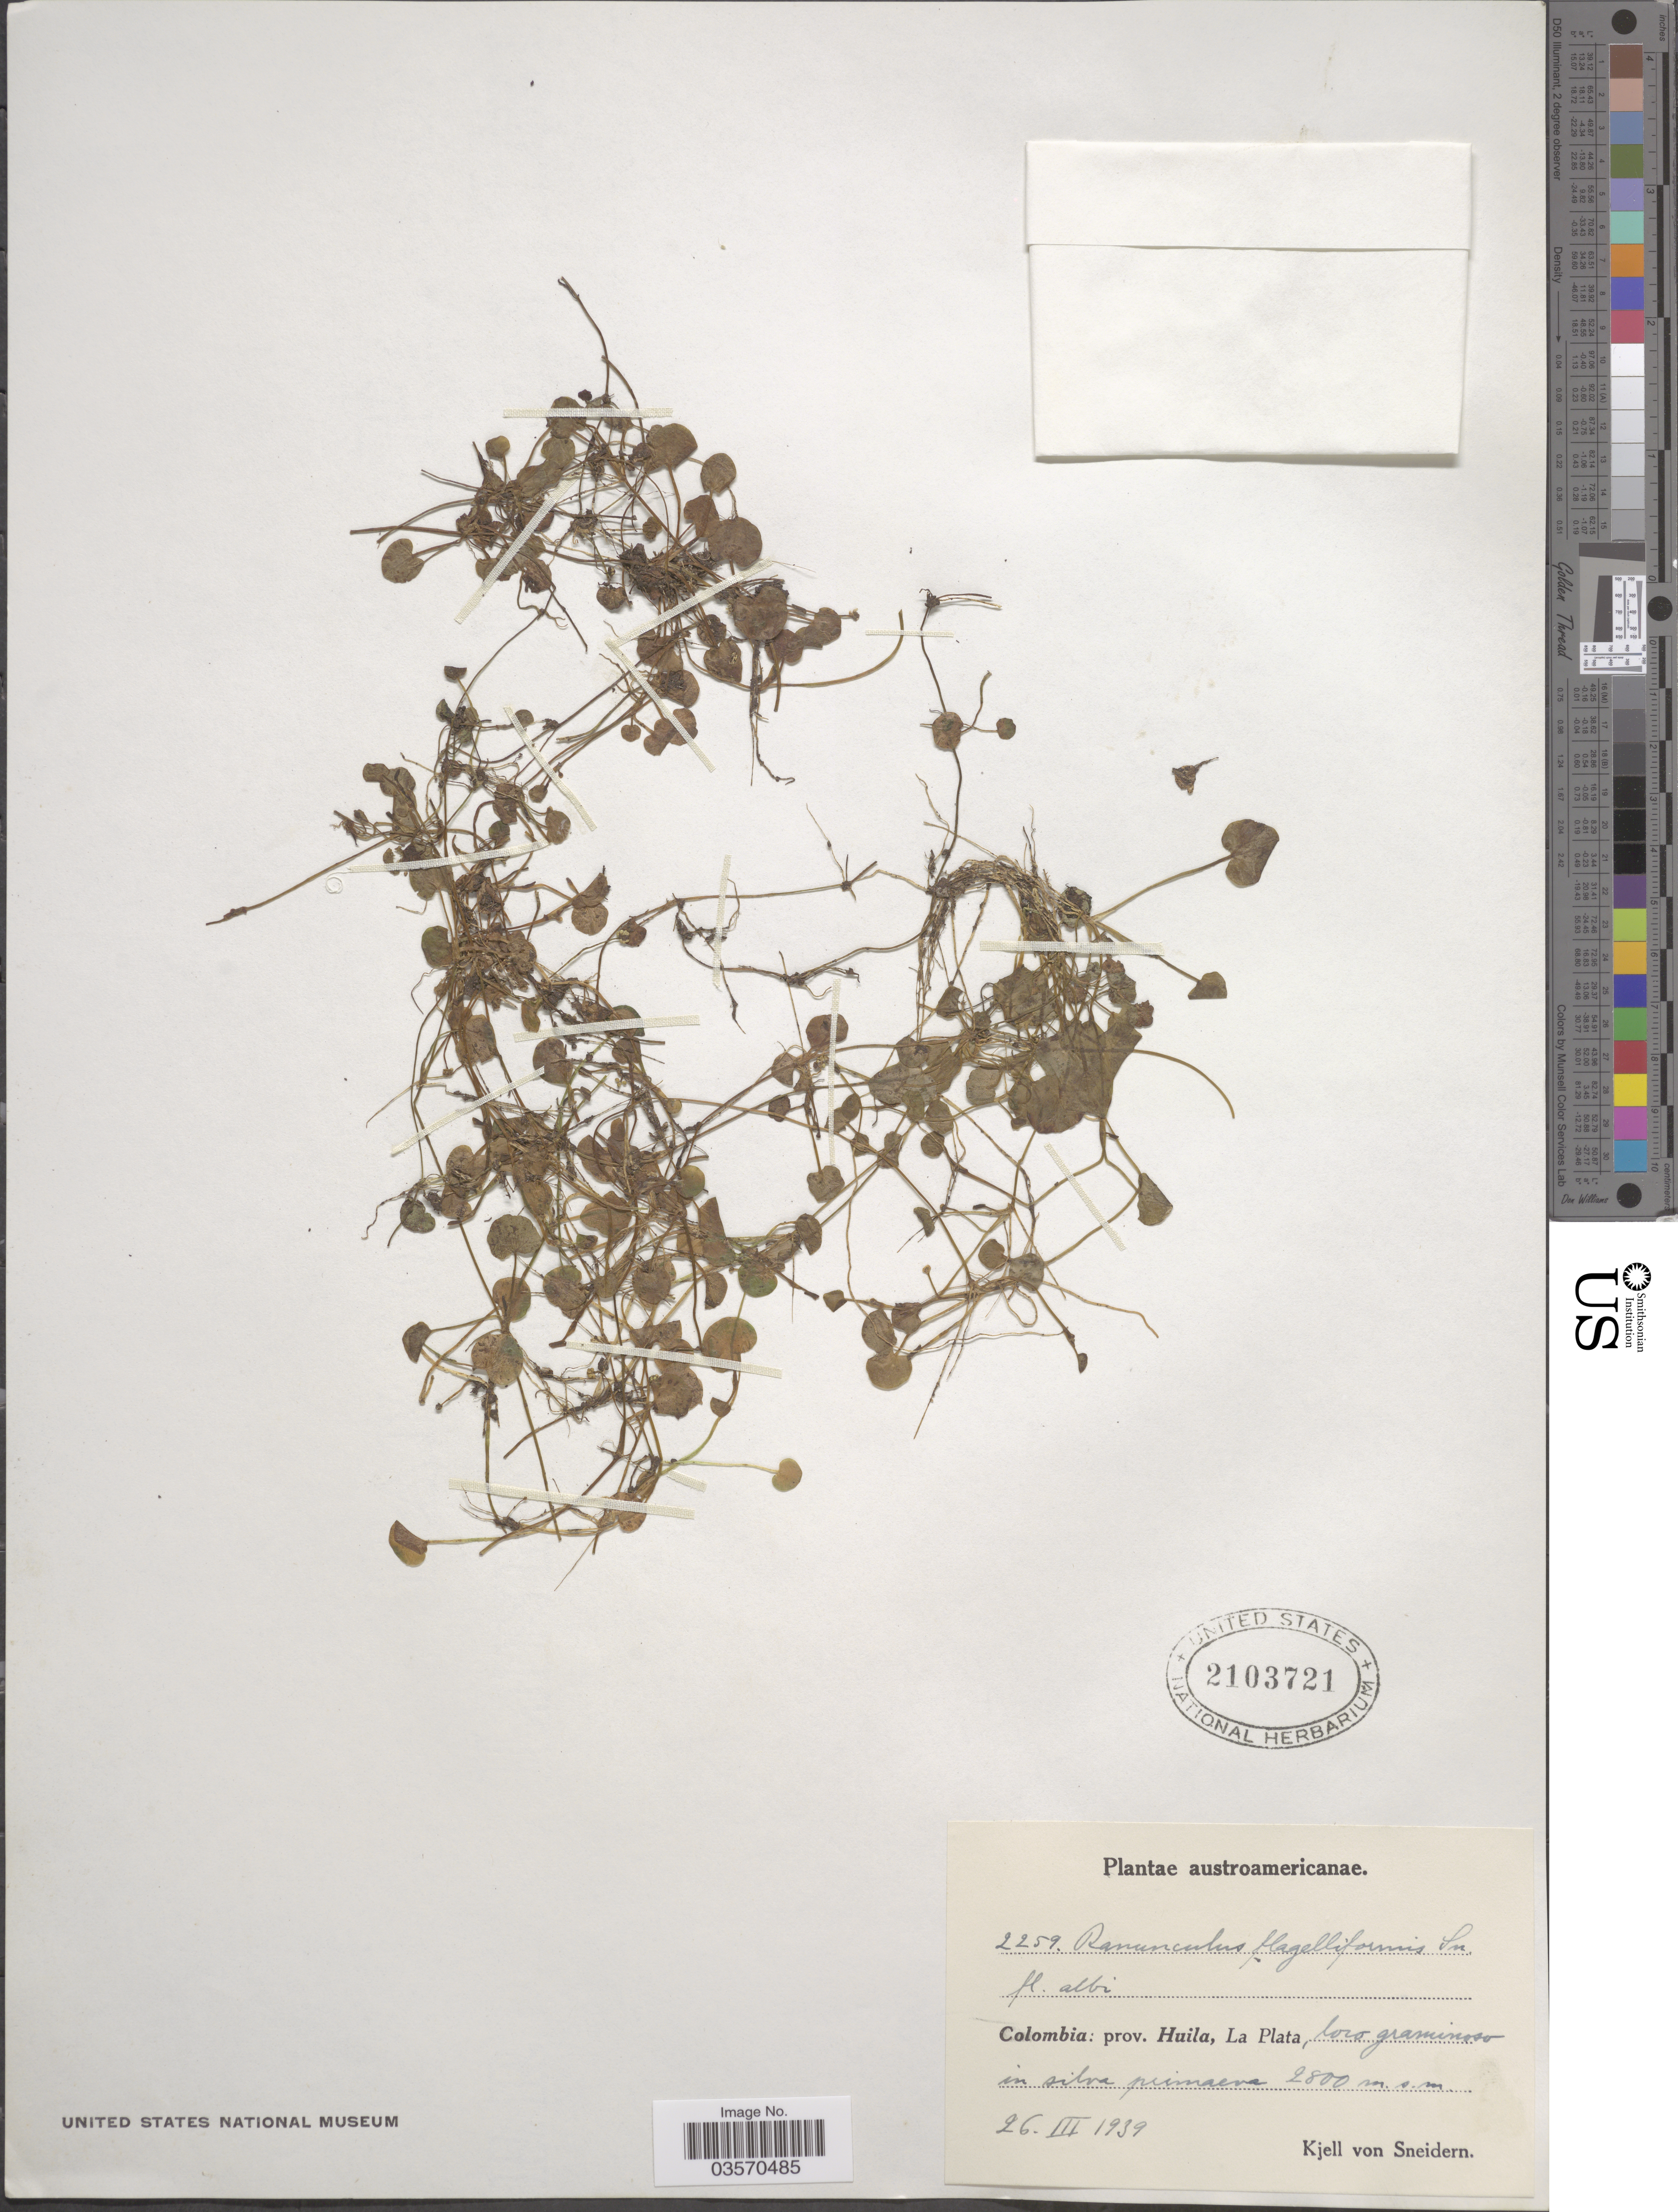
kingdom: Plantae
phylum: Tracheophyta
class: Magnoliopsida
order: Ranunculales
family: Ranunculaceae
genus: Ranunculus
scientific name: Ranunculus flagelliformis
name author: Sm.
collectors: K. von Sneidern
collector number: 2259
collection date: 1939-03-26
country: Colombia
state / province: Huila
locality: Austroamericanae. La Plata.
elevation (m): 2800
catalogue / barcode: US 2103721